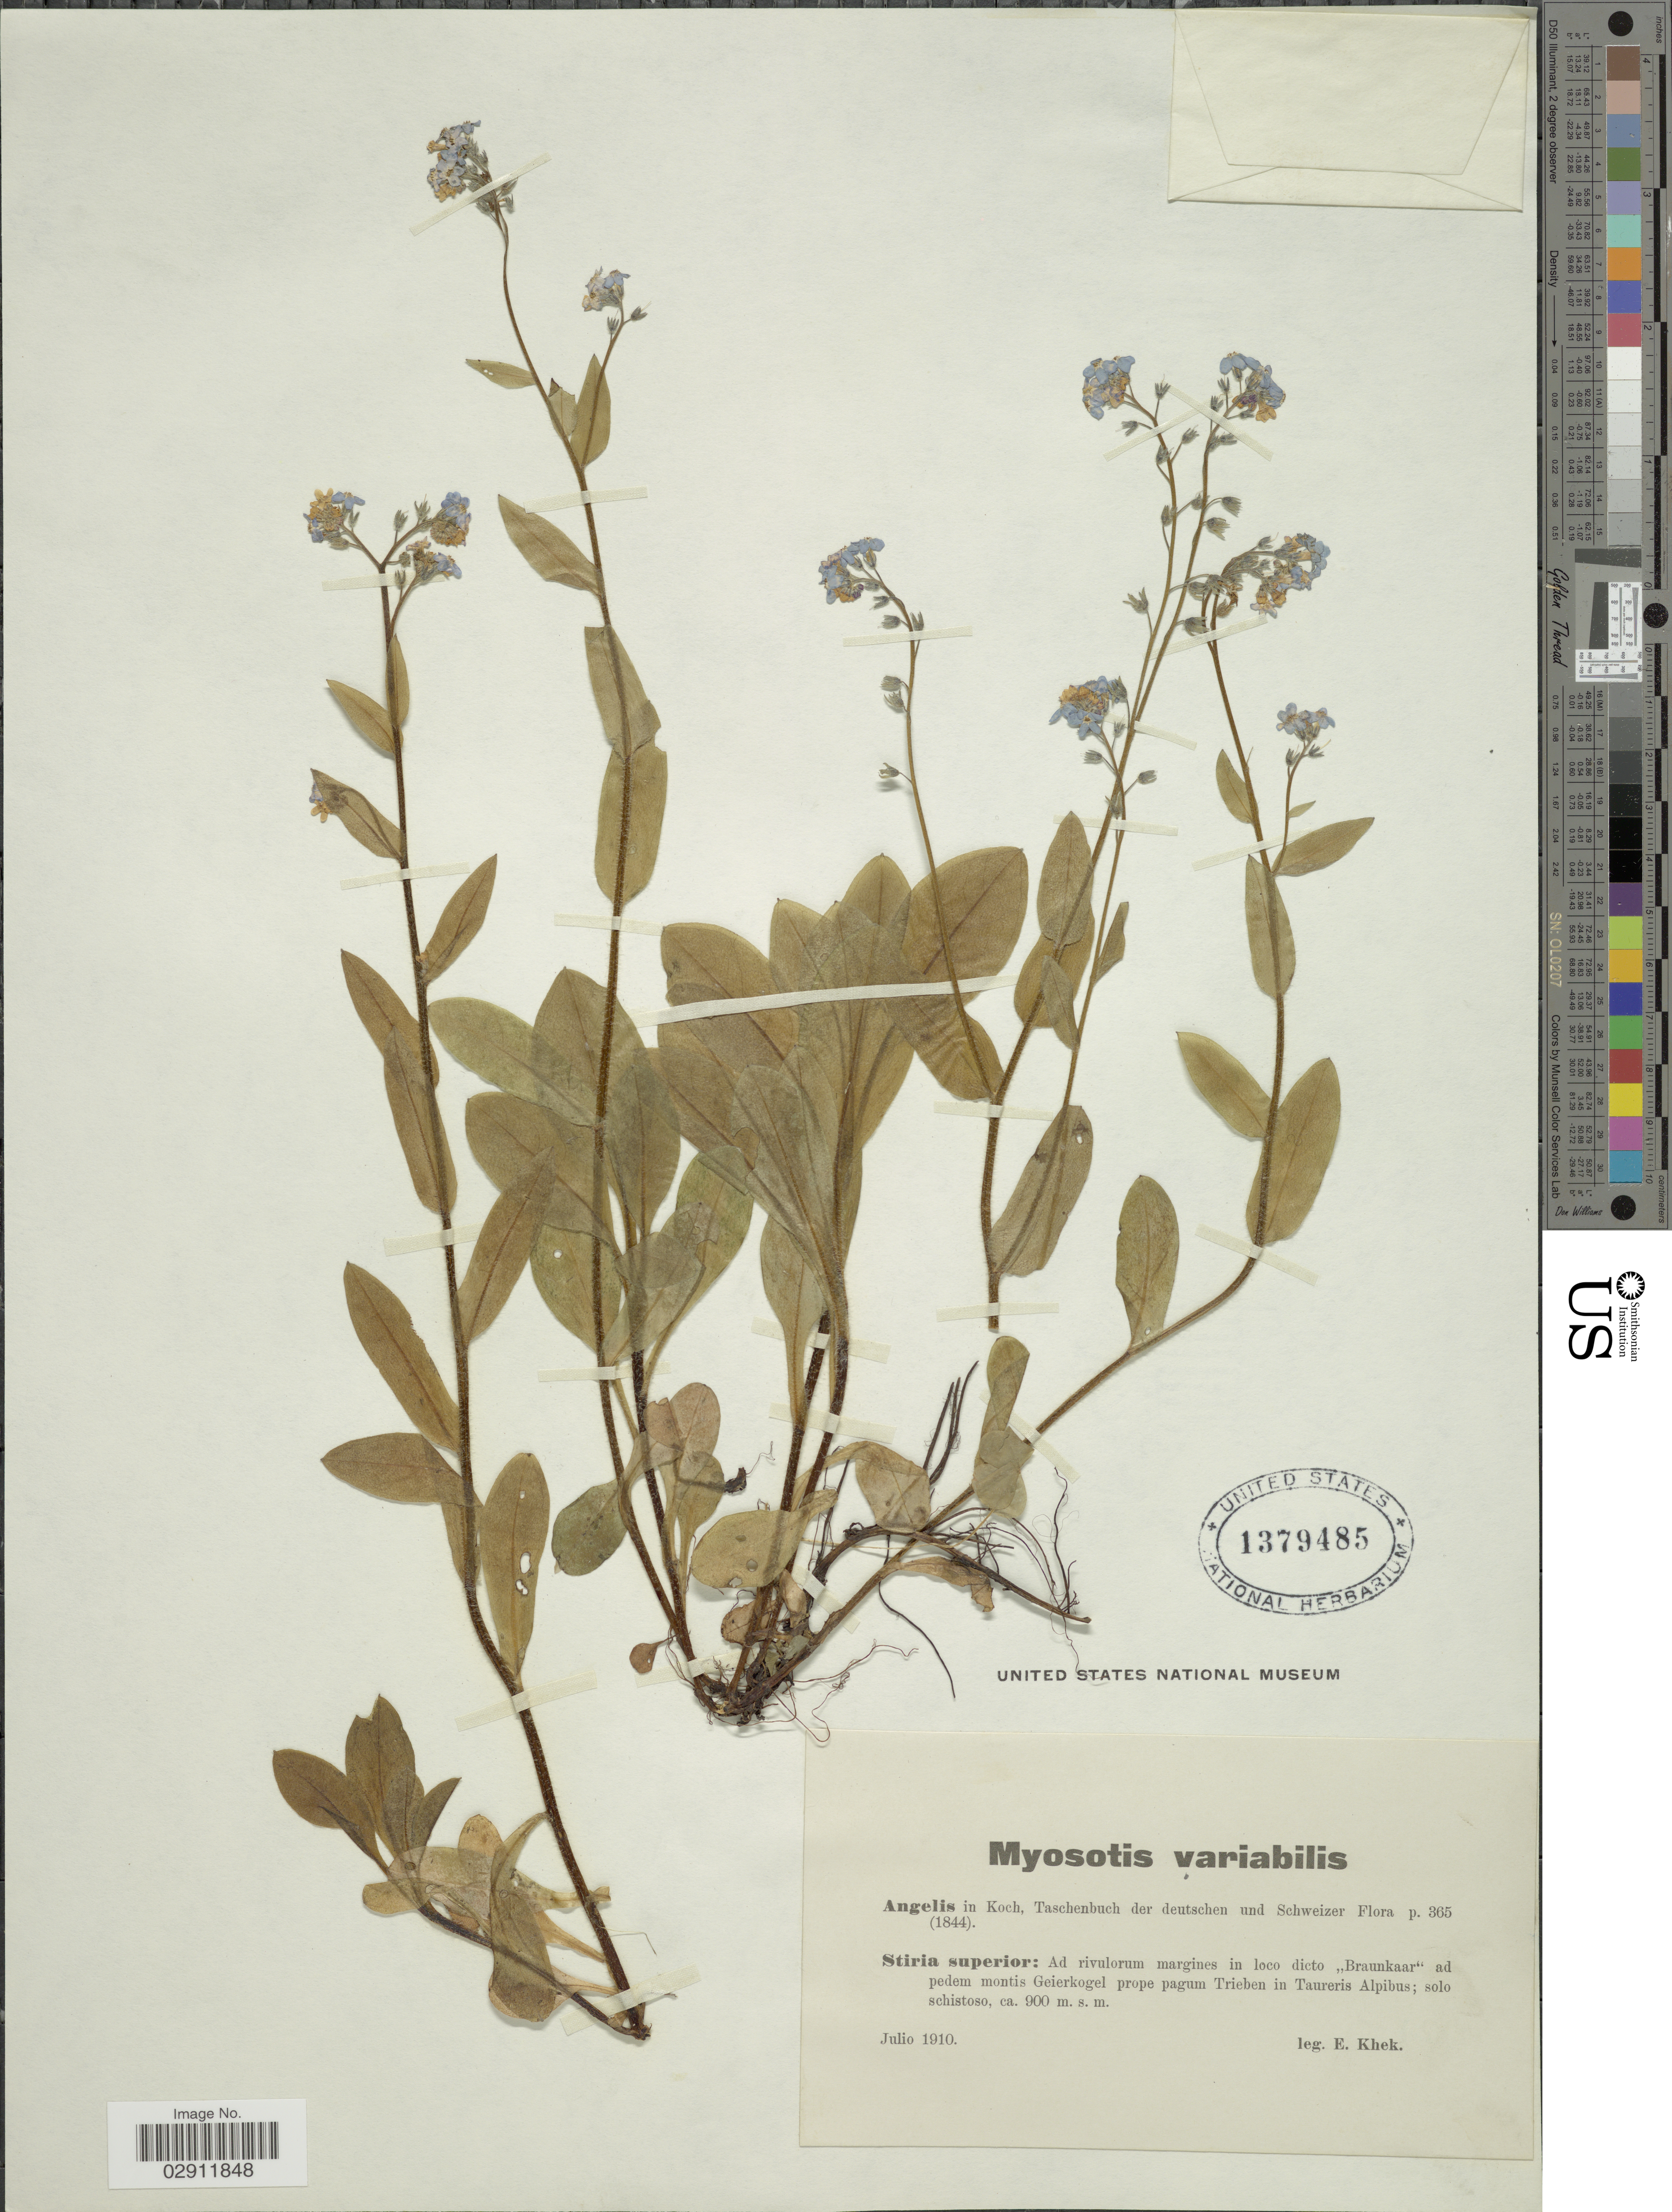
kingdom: Plantae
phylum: Tracheophyta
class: Magnoliopsida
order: Boraginales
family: Boraginaceae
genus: Myosotis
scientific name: Myosotis variabilis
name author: P.Angelis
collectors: E. J. Khek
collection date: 1910-07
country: Austria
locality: Stiria superior: Ad rivulorum margines in loco dicto "Braunkaar" as pedem montis Geierkogel prope pagum Trieben in Taureris Alpibus.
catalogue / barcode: US 1379485